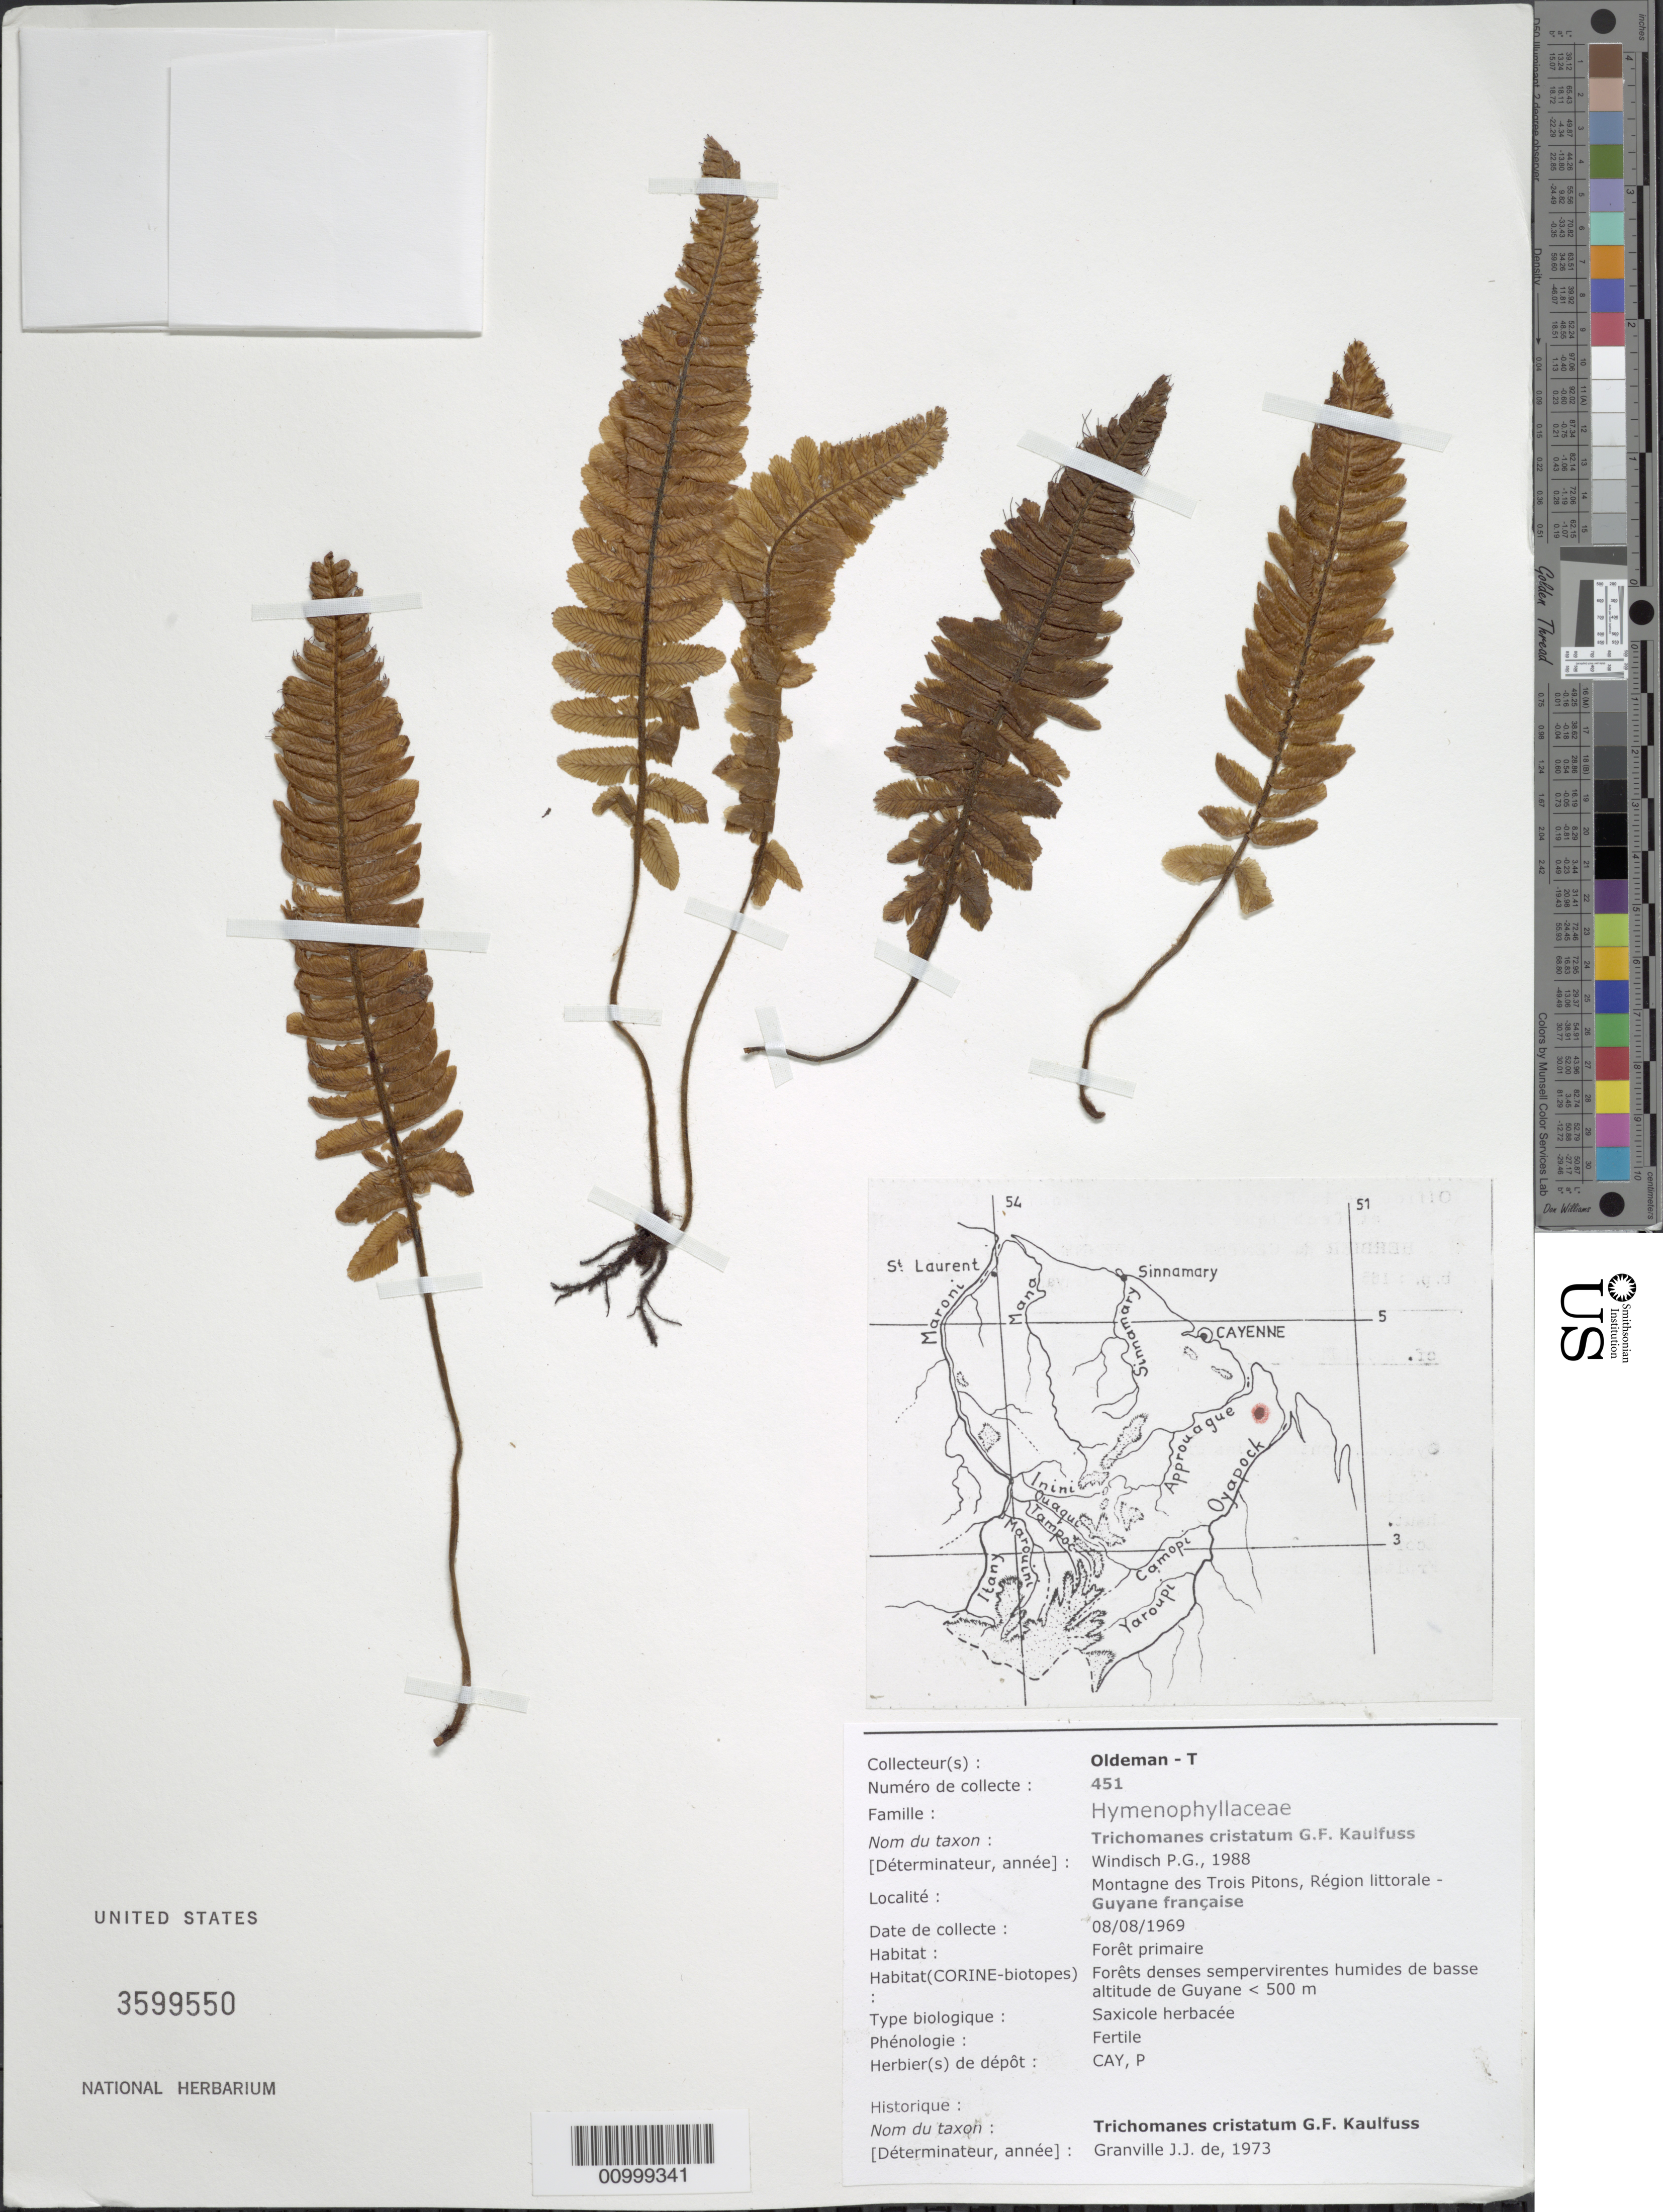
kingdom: Plantae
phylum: Tracheophyta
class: Polypodiopsida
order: Hymenophyllales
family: Hymenophyllaceae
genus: Trichomanes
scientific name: Trichomanes cristatum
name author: Kaulf.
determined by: Windisch, Paulo Guenter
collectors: R. Oldeman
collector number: T 451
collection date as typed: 8-Aug-69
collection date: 1969-08-08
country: French Guiana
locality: Montagne des Trois Pitons, Region littorale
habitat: Foret primaire; Forets denses sempervirentes humides de basse altitude de Guyane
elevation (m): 500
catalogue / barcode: US 3599550